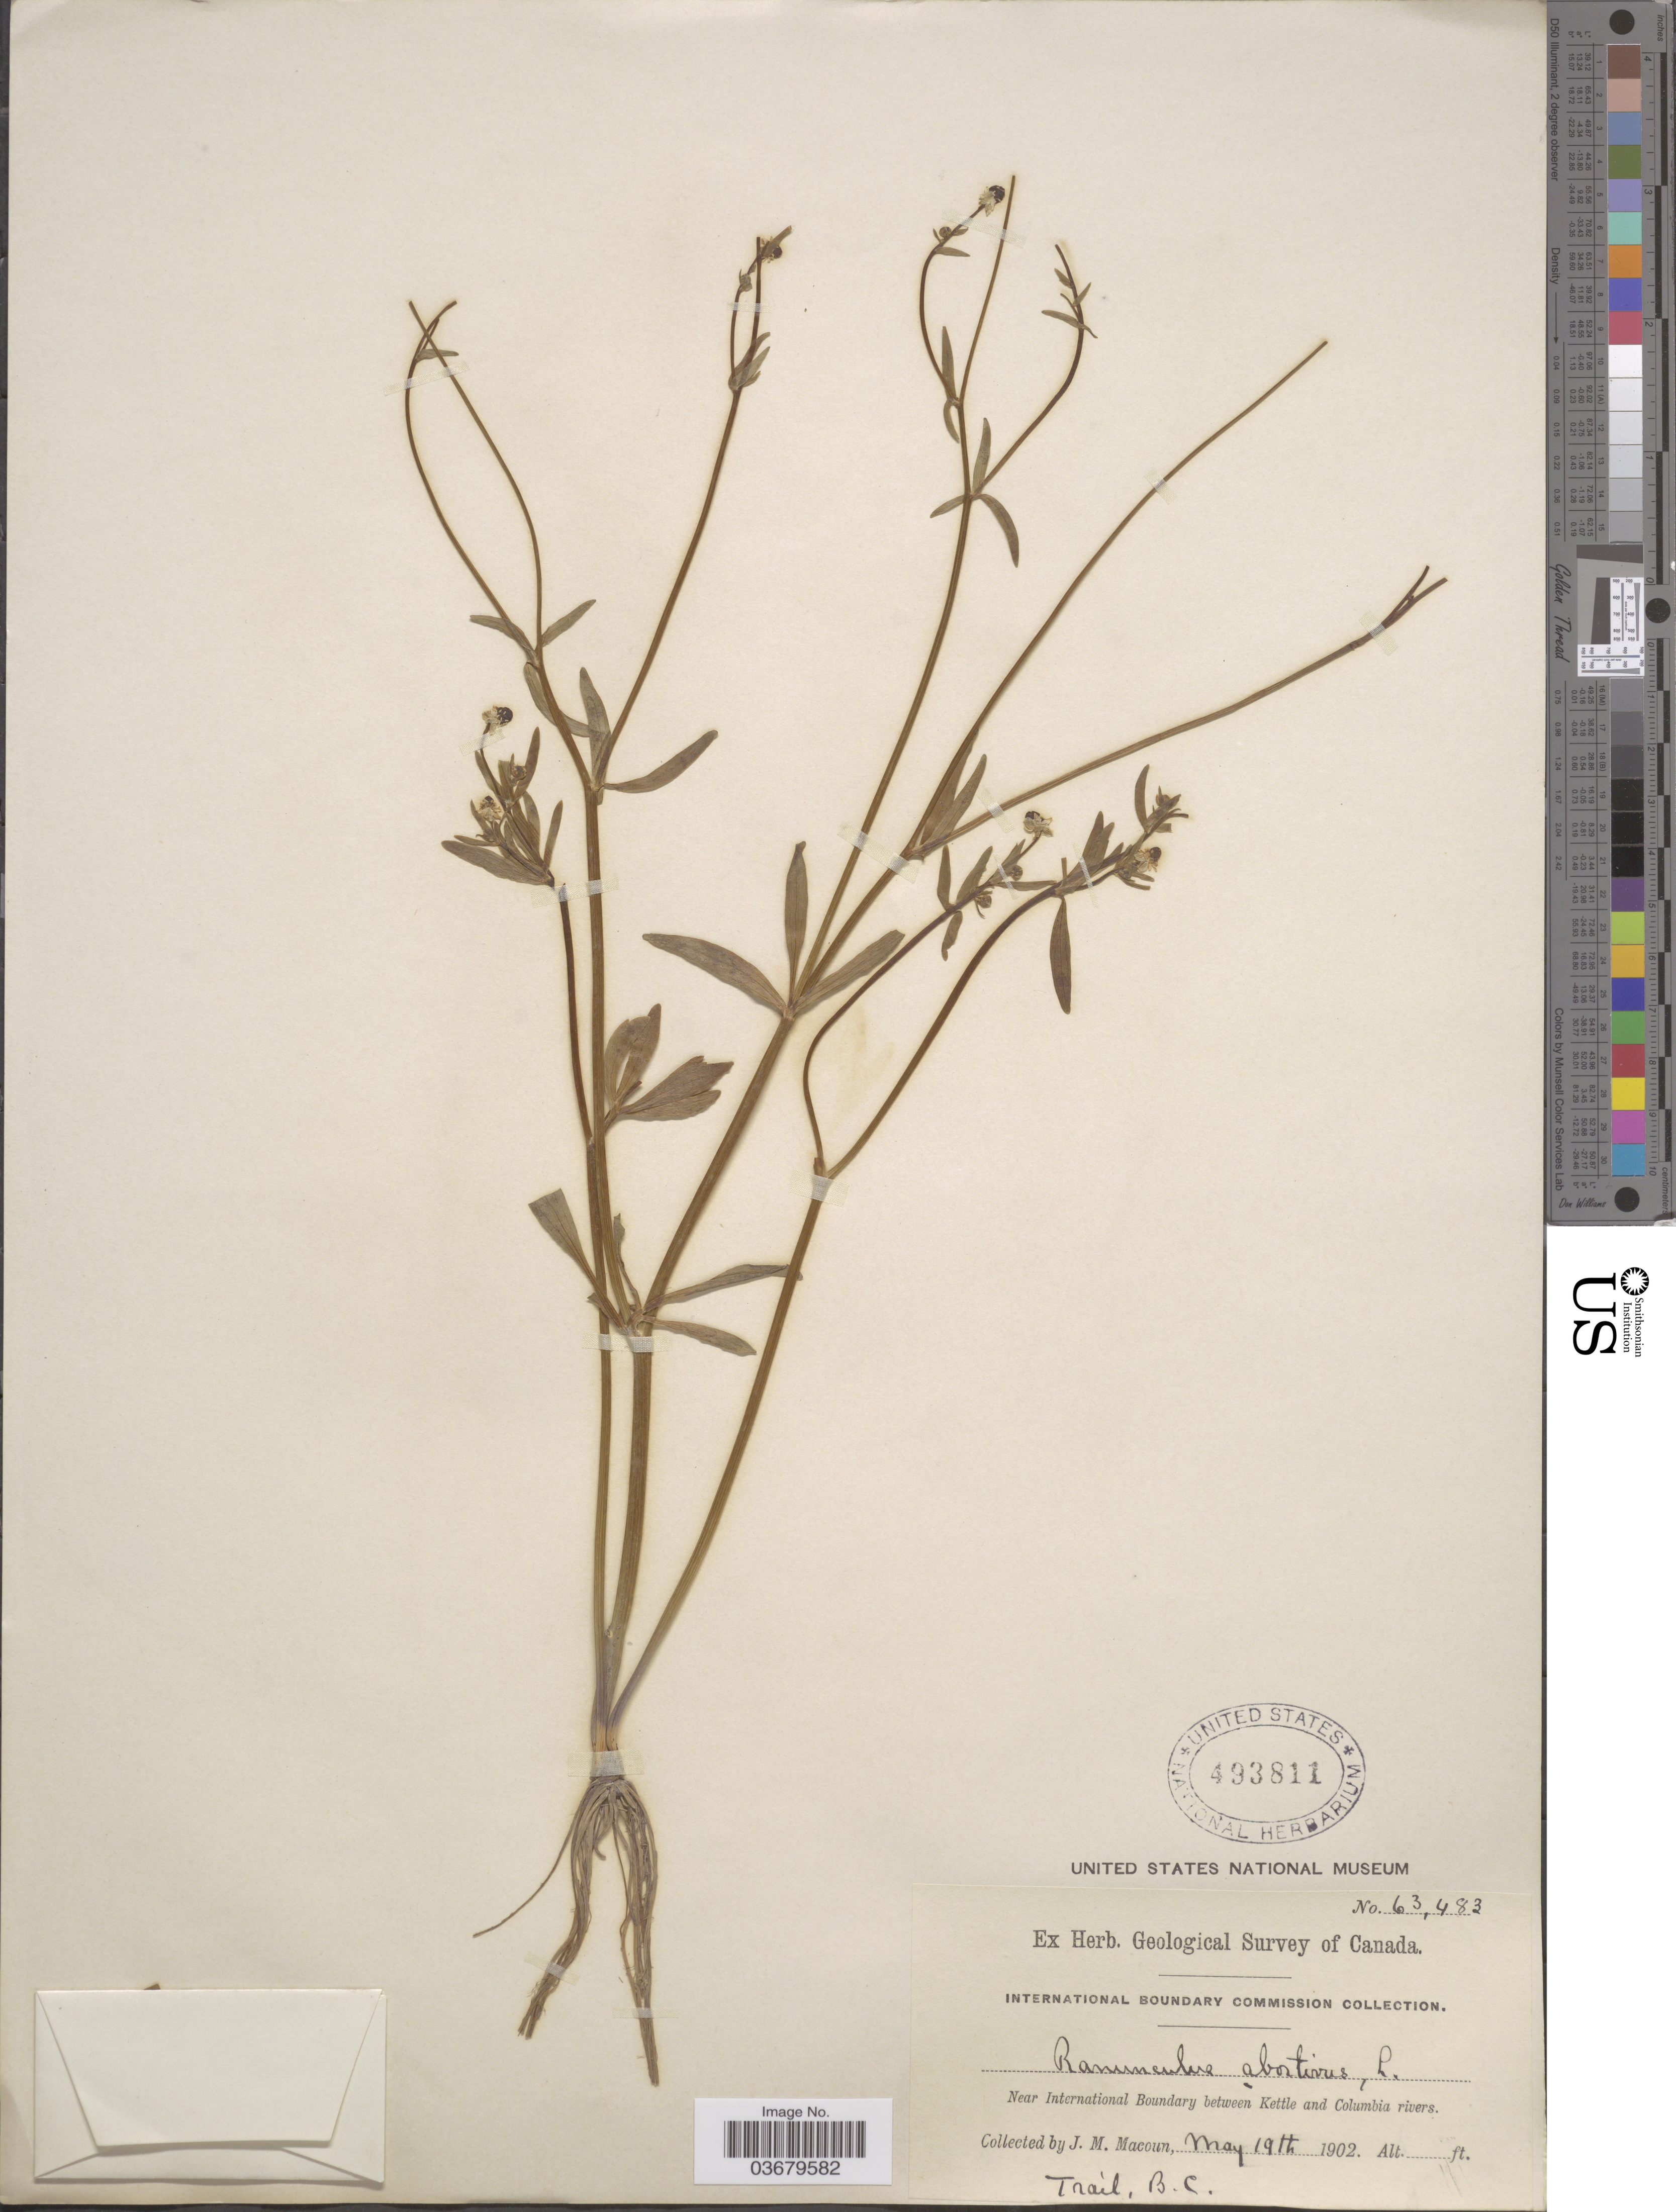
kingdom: Plantae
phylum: Tracheophyta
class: Magnoliopsida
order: Ranunculales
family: Ranunculaceae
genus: Ranunculus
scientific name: Ranunculus abortivus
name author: L.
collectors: J. M. Macoun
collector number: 63483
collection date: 1902-05-19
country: Canada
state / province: British Columbia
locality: Near International Boundary between Kettle and Columbia rivers. Trail.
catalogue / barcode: US 493811